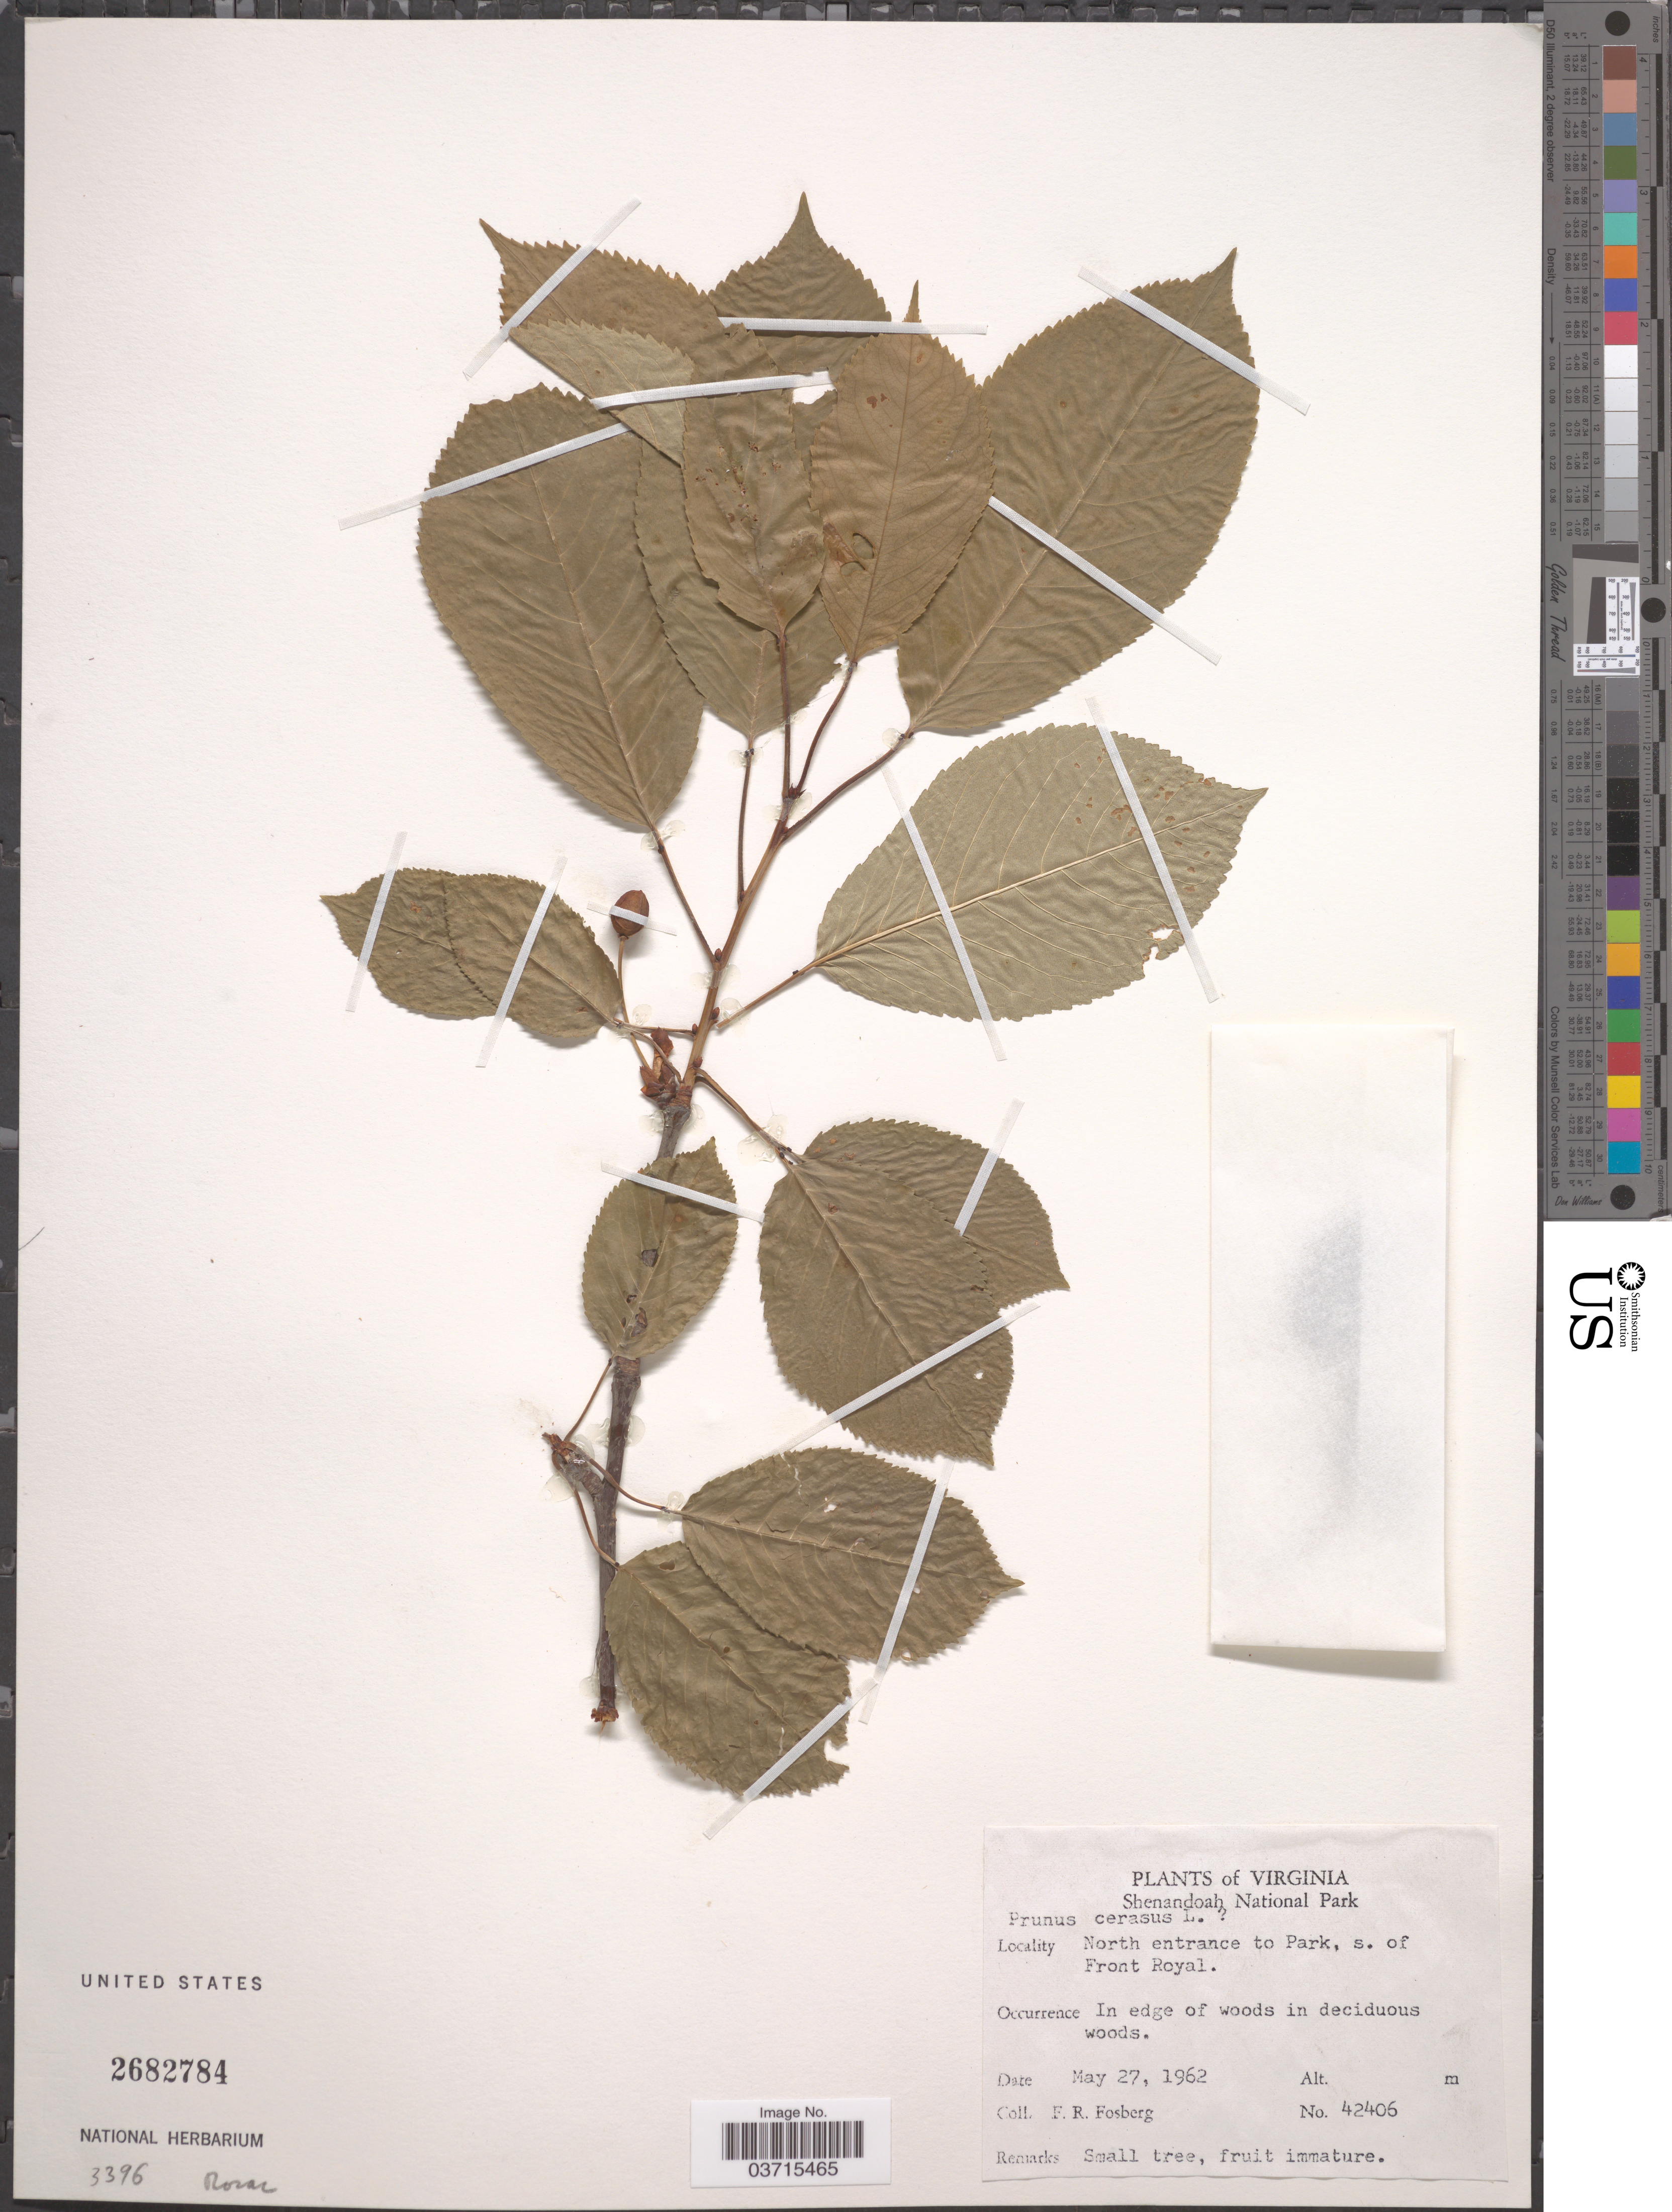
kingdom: Plantae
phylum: Tracheophyta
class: Magnoliopsida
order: Rosales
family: Rosaceae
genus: Prunus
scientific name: Prunus cerasus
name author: L.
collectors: F. R. Fosberg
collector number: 42406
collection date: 1962-05-27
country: United States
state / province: Virginia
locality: Shenandoah National Park. North entrance to Park, s. of Front Royal.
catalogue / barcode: US 2682784